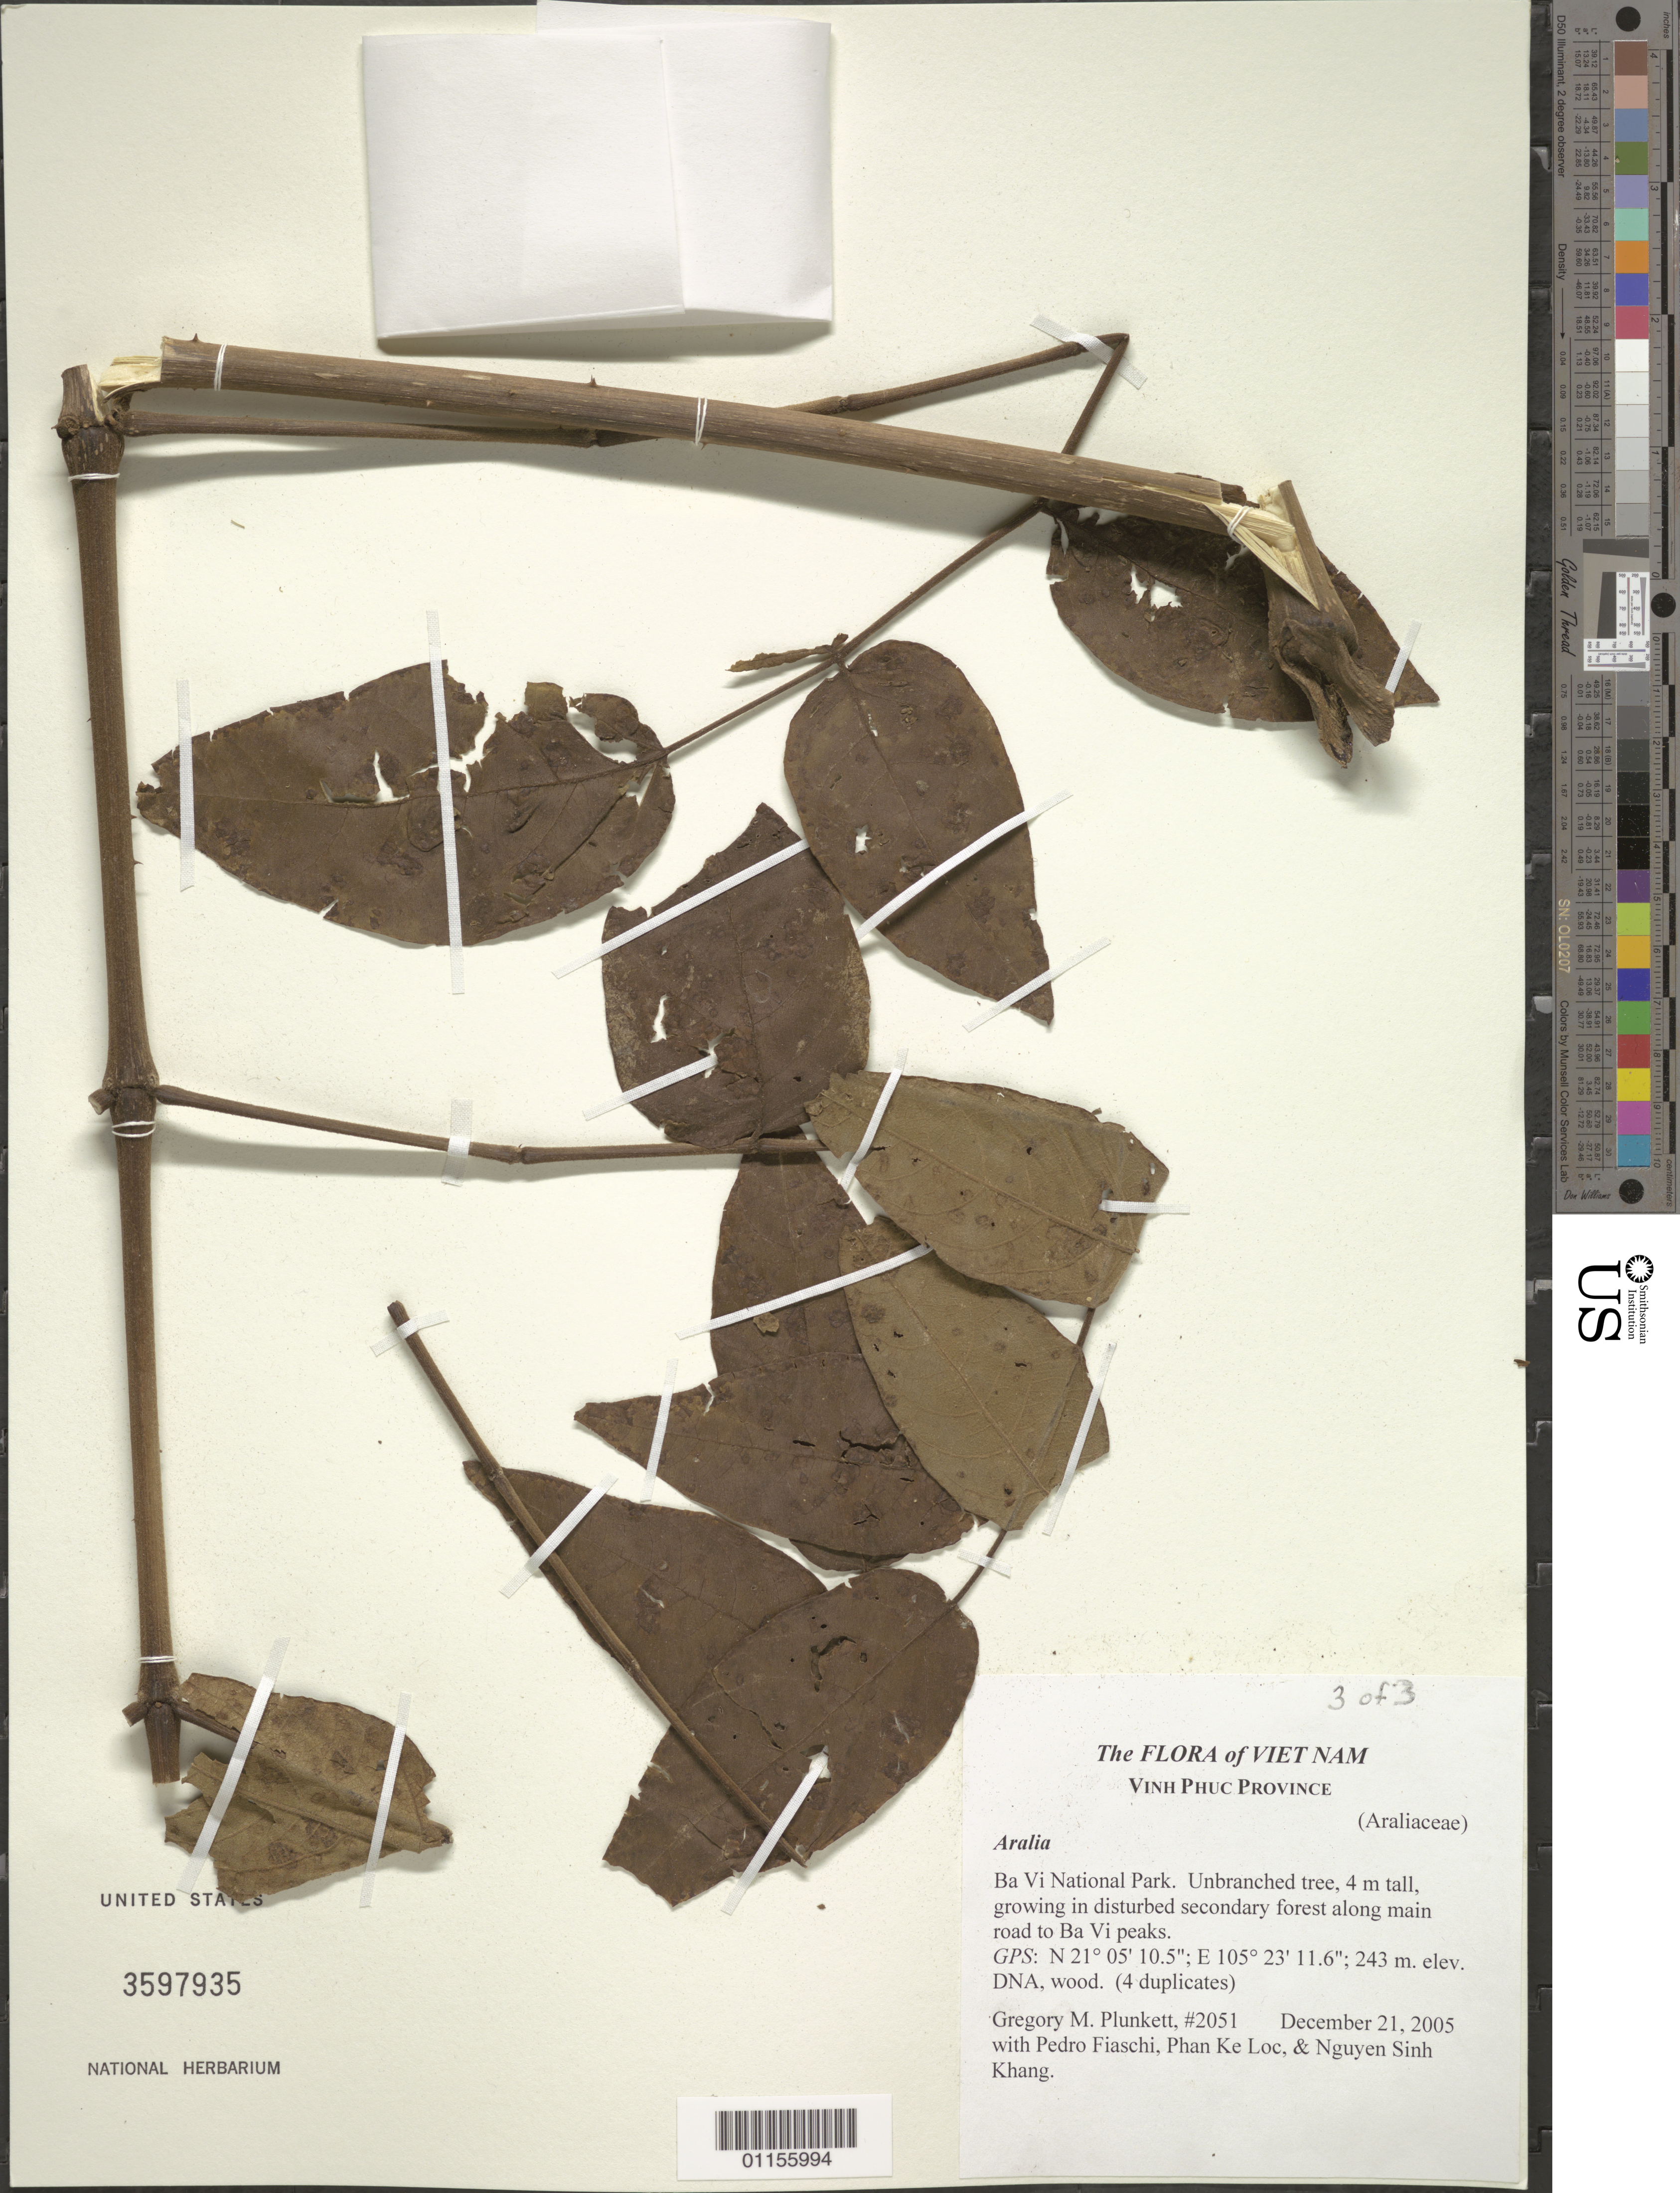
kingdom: Plantae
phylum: Tracheophyta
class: Magnoliopsida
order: Apiales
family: Araliaceae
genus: Aralia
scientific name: Aralia sp.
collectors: G. M. Plunkett, P. Fiaschi, P. K. Lôc & N. Khang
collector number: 2051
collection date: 2005-12-21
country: Vietnam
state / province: Vinh Phuc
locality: Ba Vi National Park. Along main road to Ba Vi peaks.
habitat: Unbranched tree, growing in disturbed secondary forest along main road.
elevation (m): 243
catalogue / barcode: US 3597935